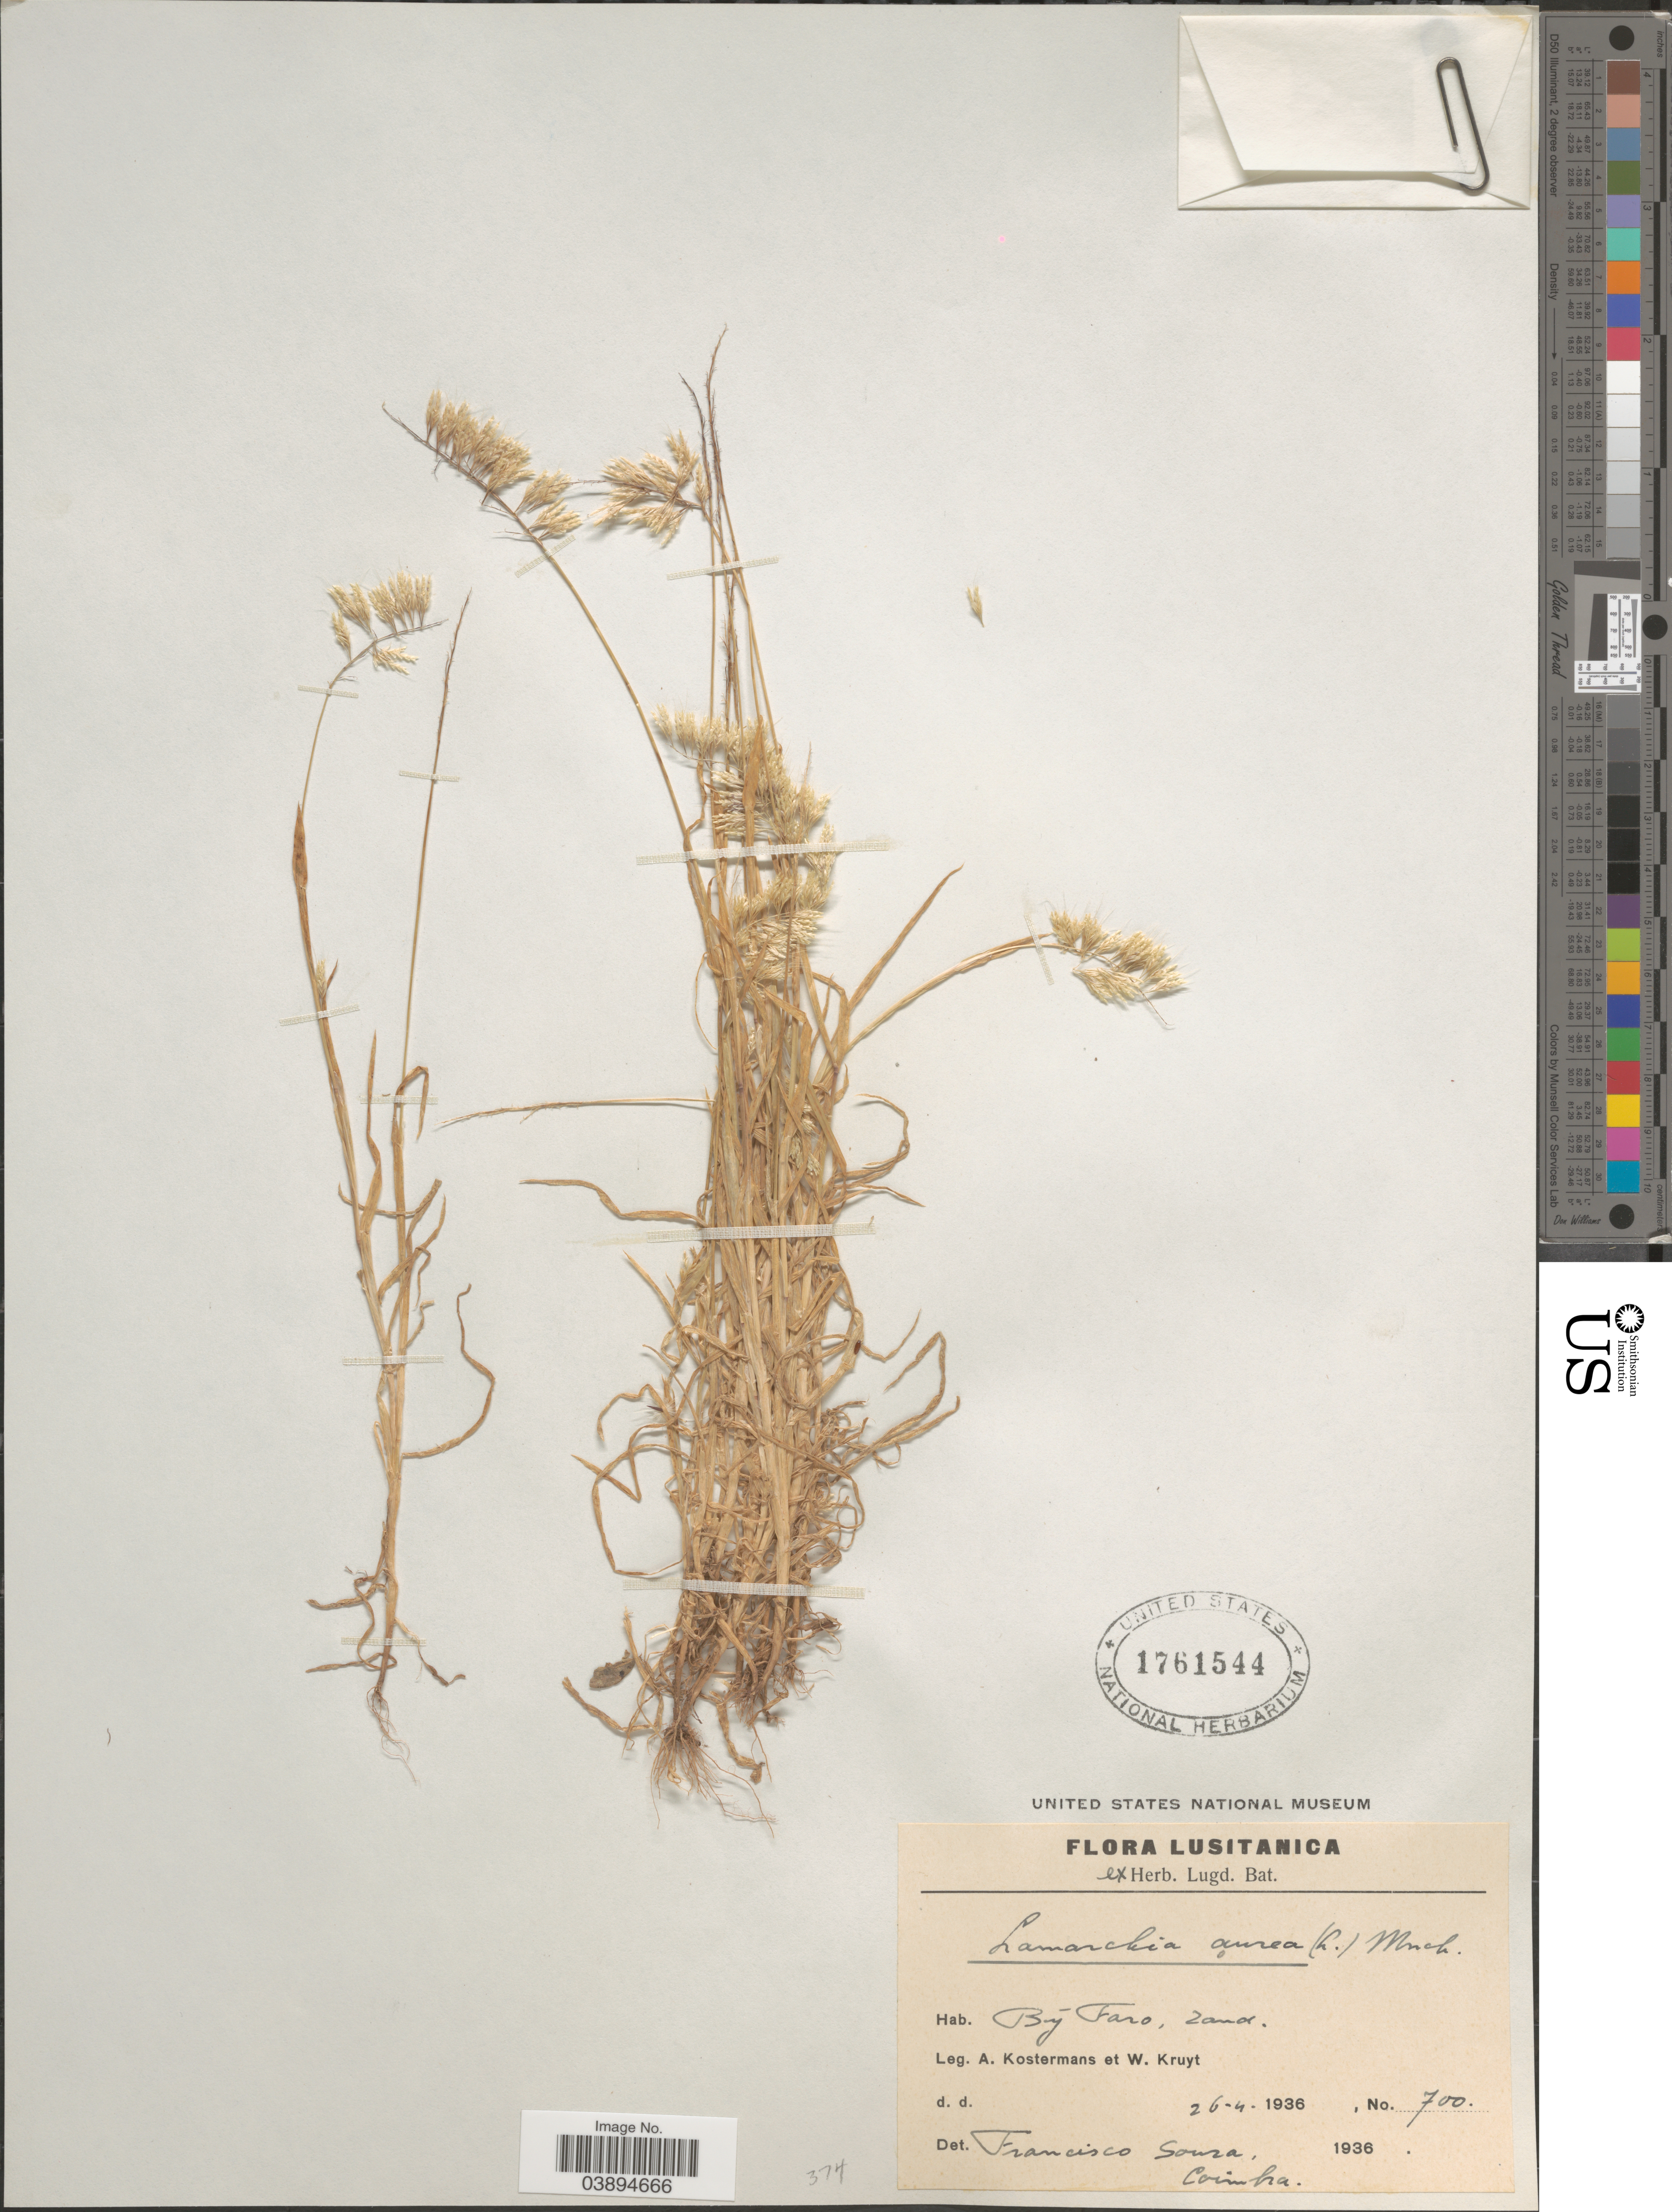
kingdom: Plantae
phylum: Tracheophyta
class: Liliopsida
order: Poales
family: Poaceae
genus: Lamarckia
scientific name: Lamarckia aurea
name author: (L.) Moench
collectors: A. J. G. Kostermans & W. Kruyt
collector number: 700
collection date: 1936-04-26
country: Portugal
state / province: Coimbra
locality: Lusitanica. Bej [interpreted] Faro.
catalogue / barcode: US 1761544